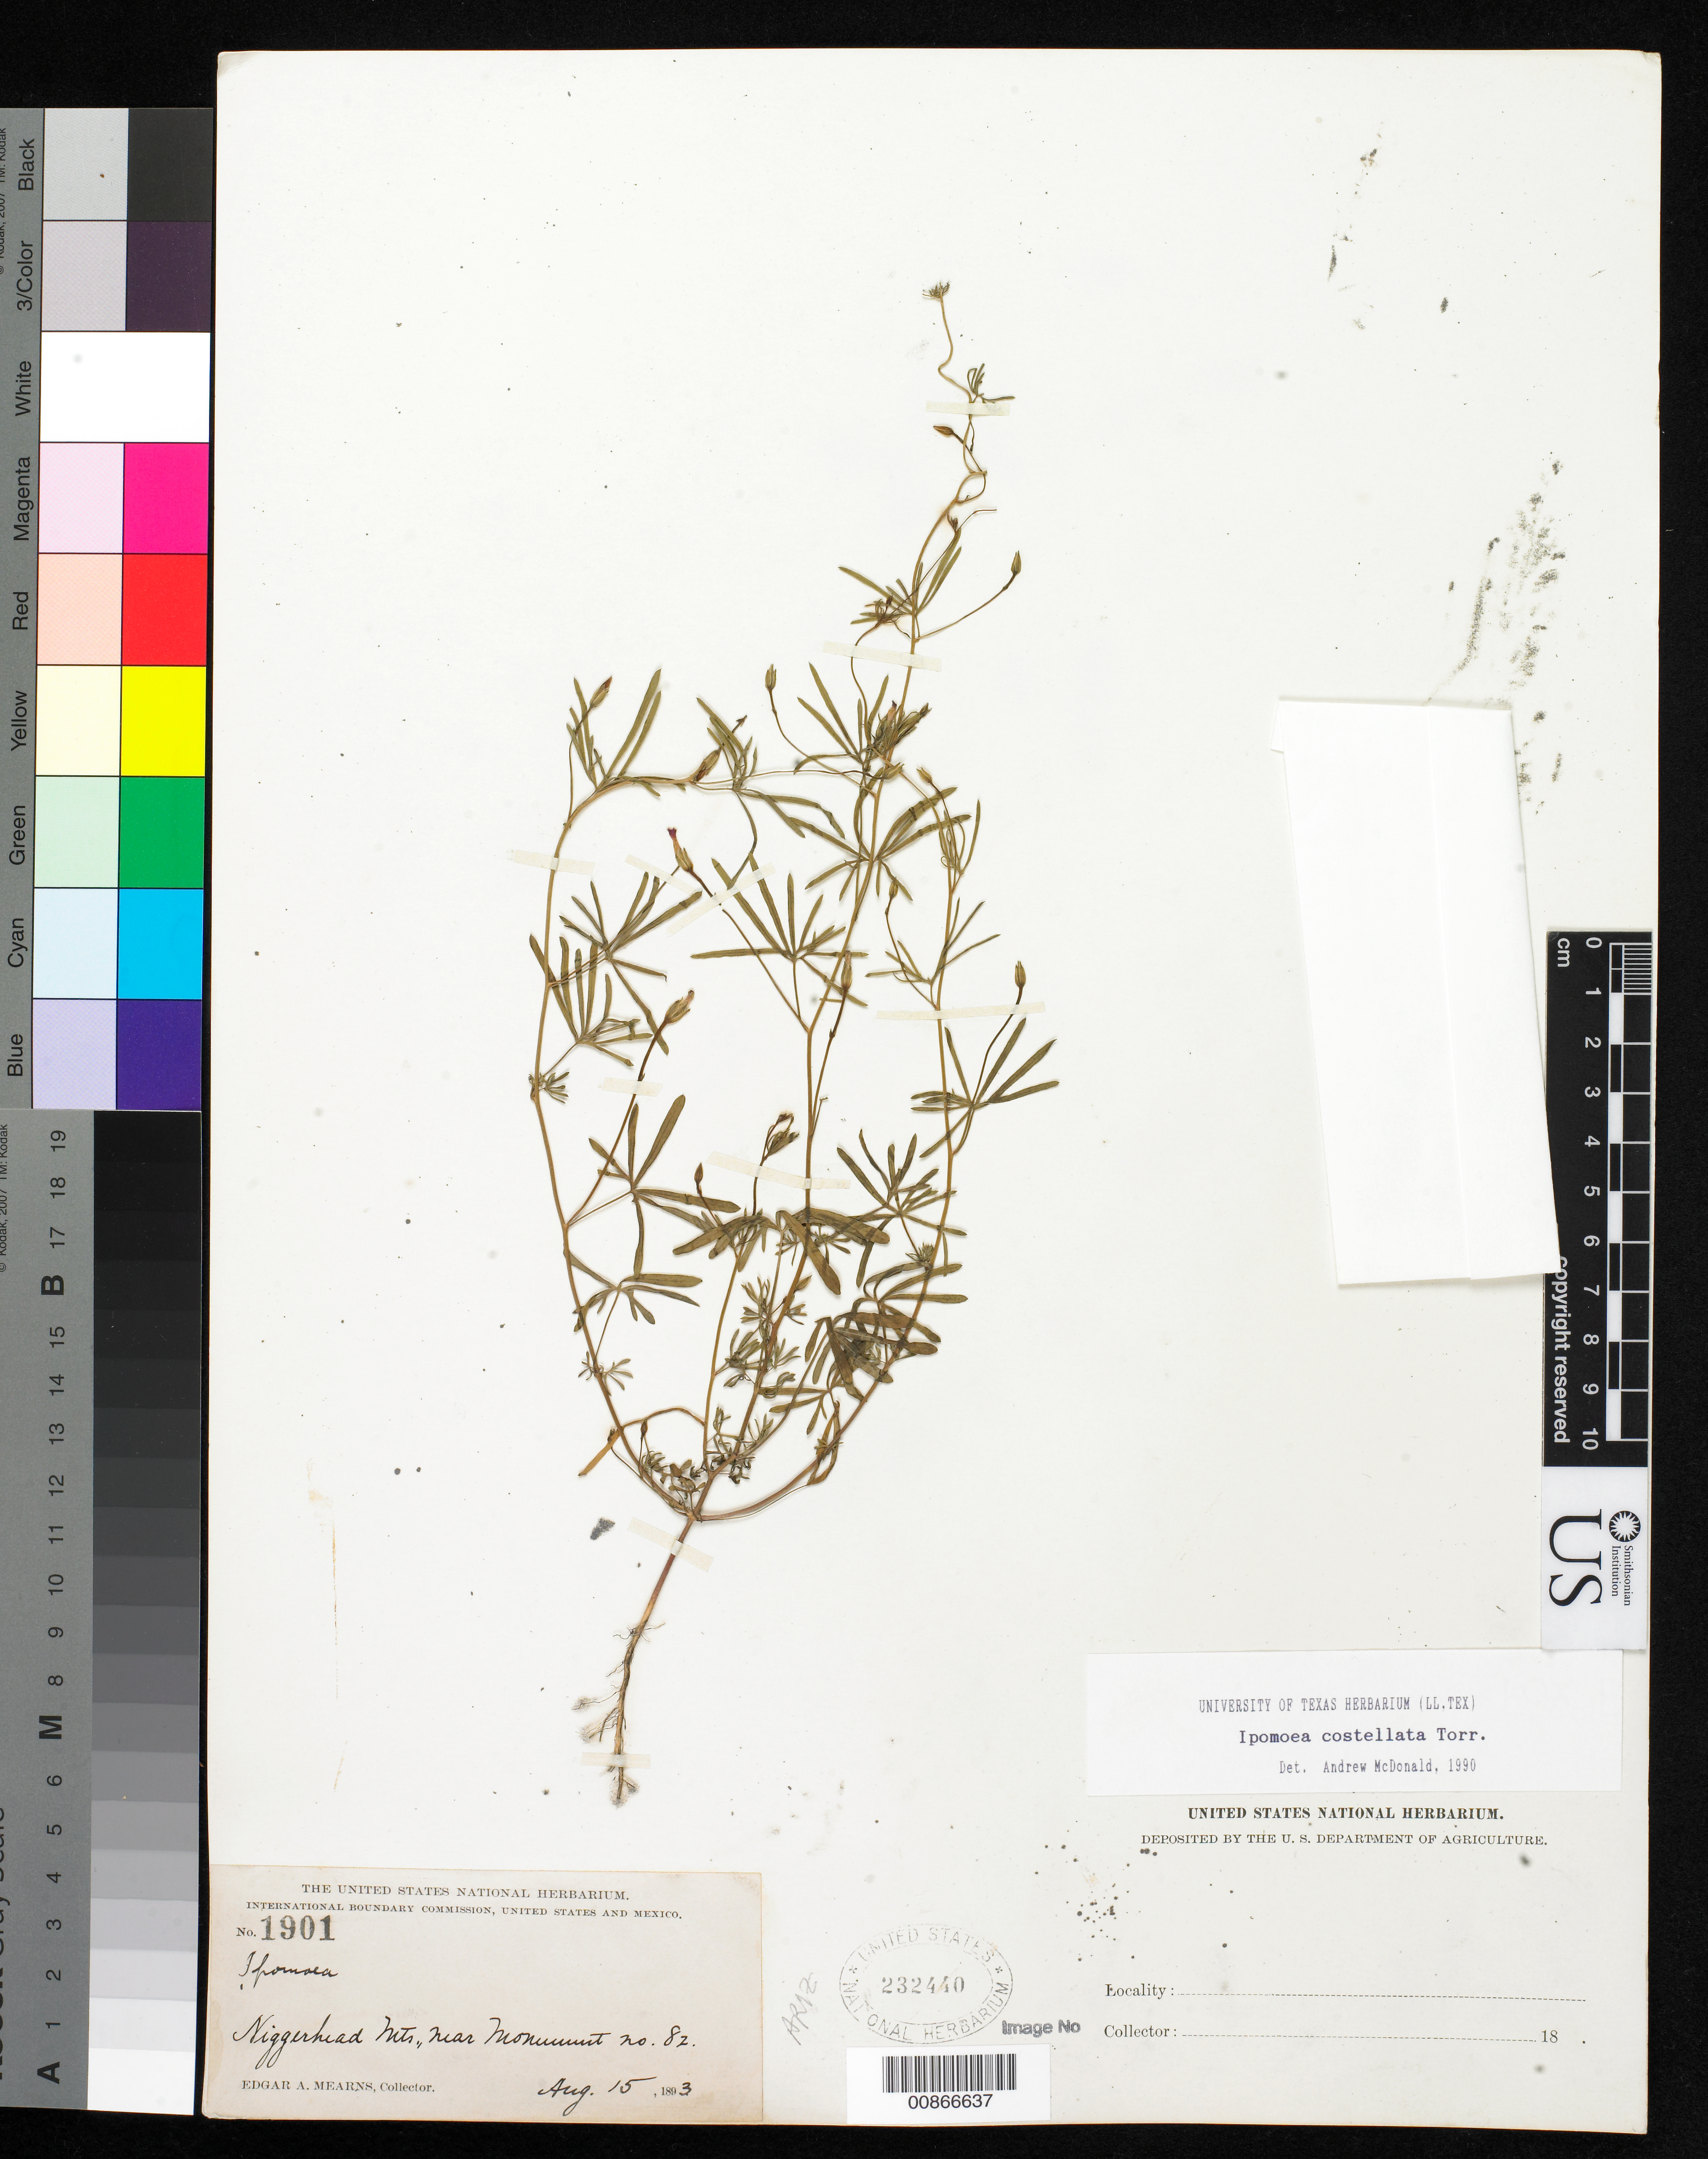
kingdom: Plantae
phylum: Tracheophyta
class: Magnoliopsida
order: Solanales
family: Convolvulaceae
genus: Ipomoea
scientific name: Ipomoea costellata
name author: Torr.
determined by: McDonald, A.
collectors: E. A. Mearns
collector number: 1901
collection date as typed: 15 Aug 1893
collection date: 1893-08-15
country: United States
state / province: Arizona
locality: Niggerhead Mts., near monument no. 82.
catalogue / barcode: US 232440